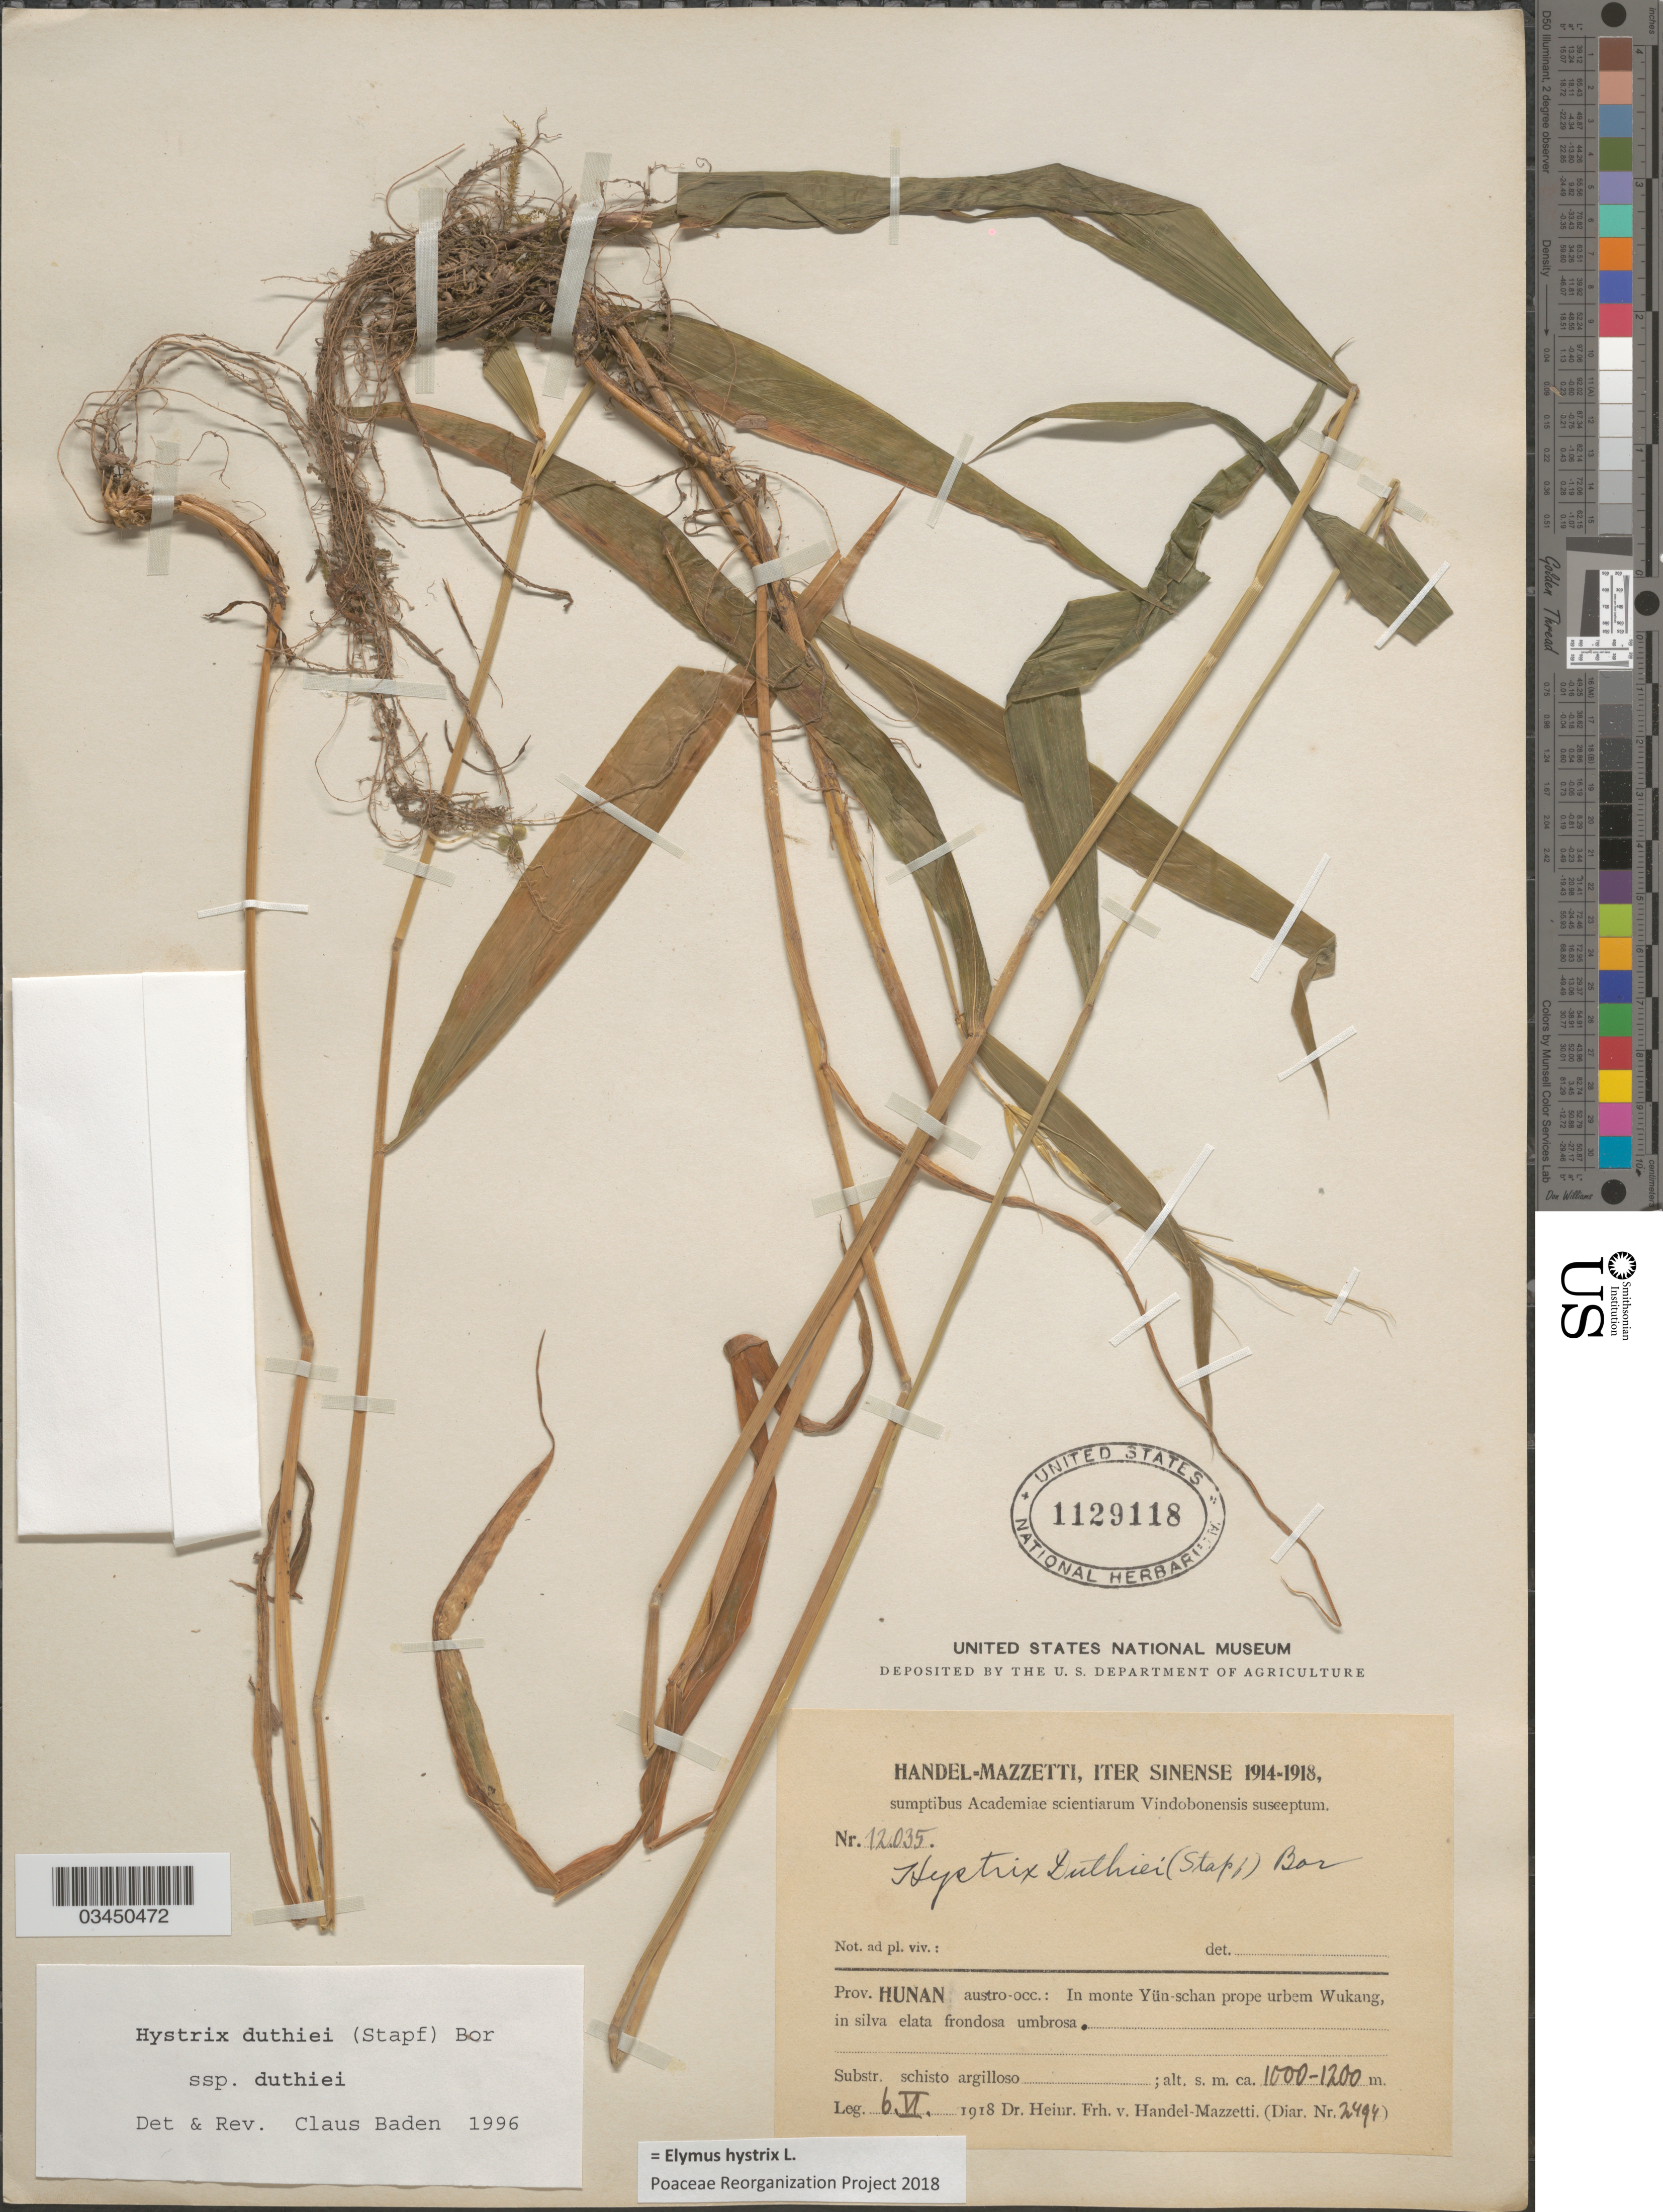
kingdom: Plantae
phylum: Tracheophyta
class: Liliopsida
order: Poales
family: Poaceae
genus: Elymus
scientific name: Elymus hystrix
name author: L.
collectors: H. Handel-Mazzetti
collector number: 12035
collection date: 1918-06-06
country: China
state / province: Hunan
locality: Iter Sinense 1914-1918. Prov. Hunan austro-occ.: In monte Yün-schan prope urbem Wukang, in silva elata frondosa umbrosa.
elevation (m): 1000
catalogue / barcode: US 1129118